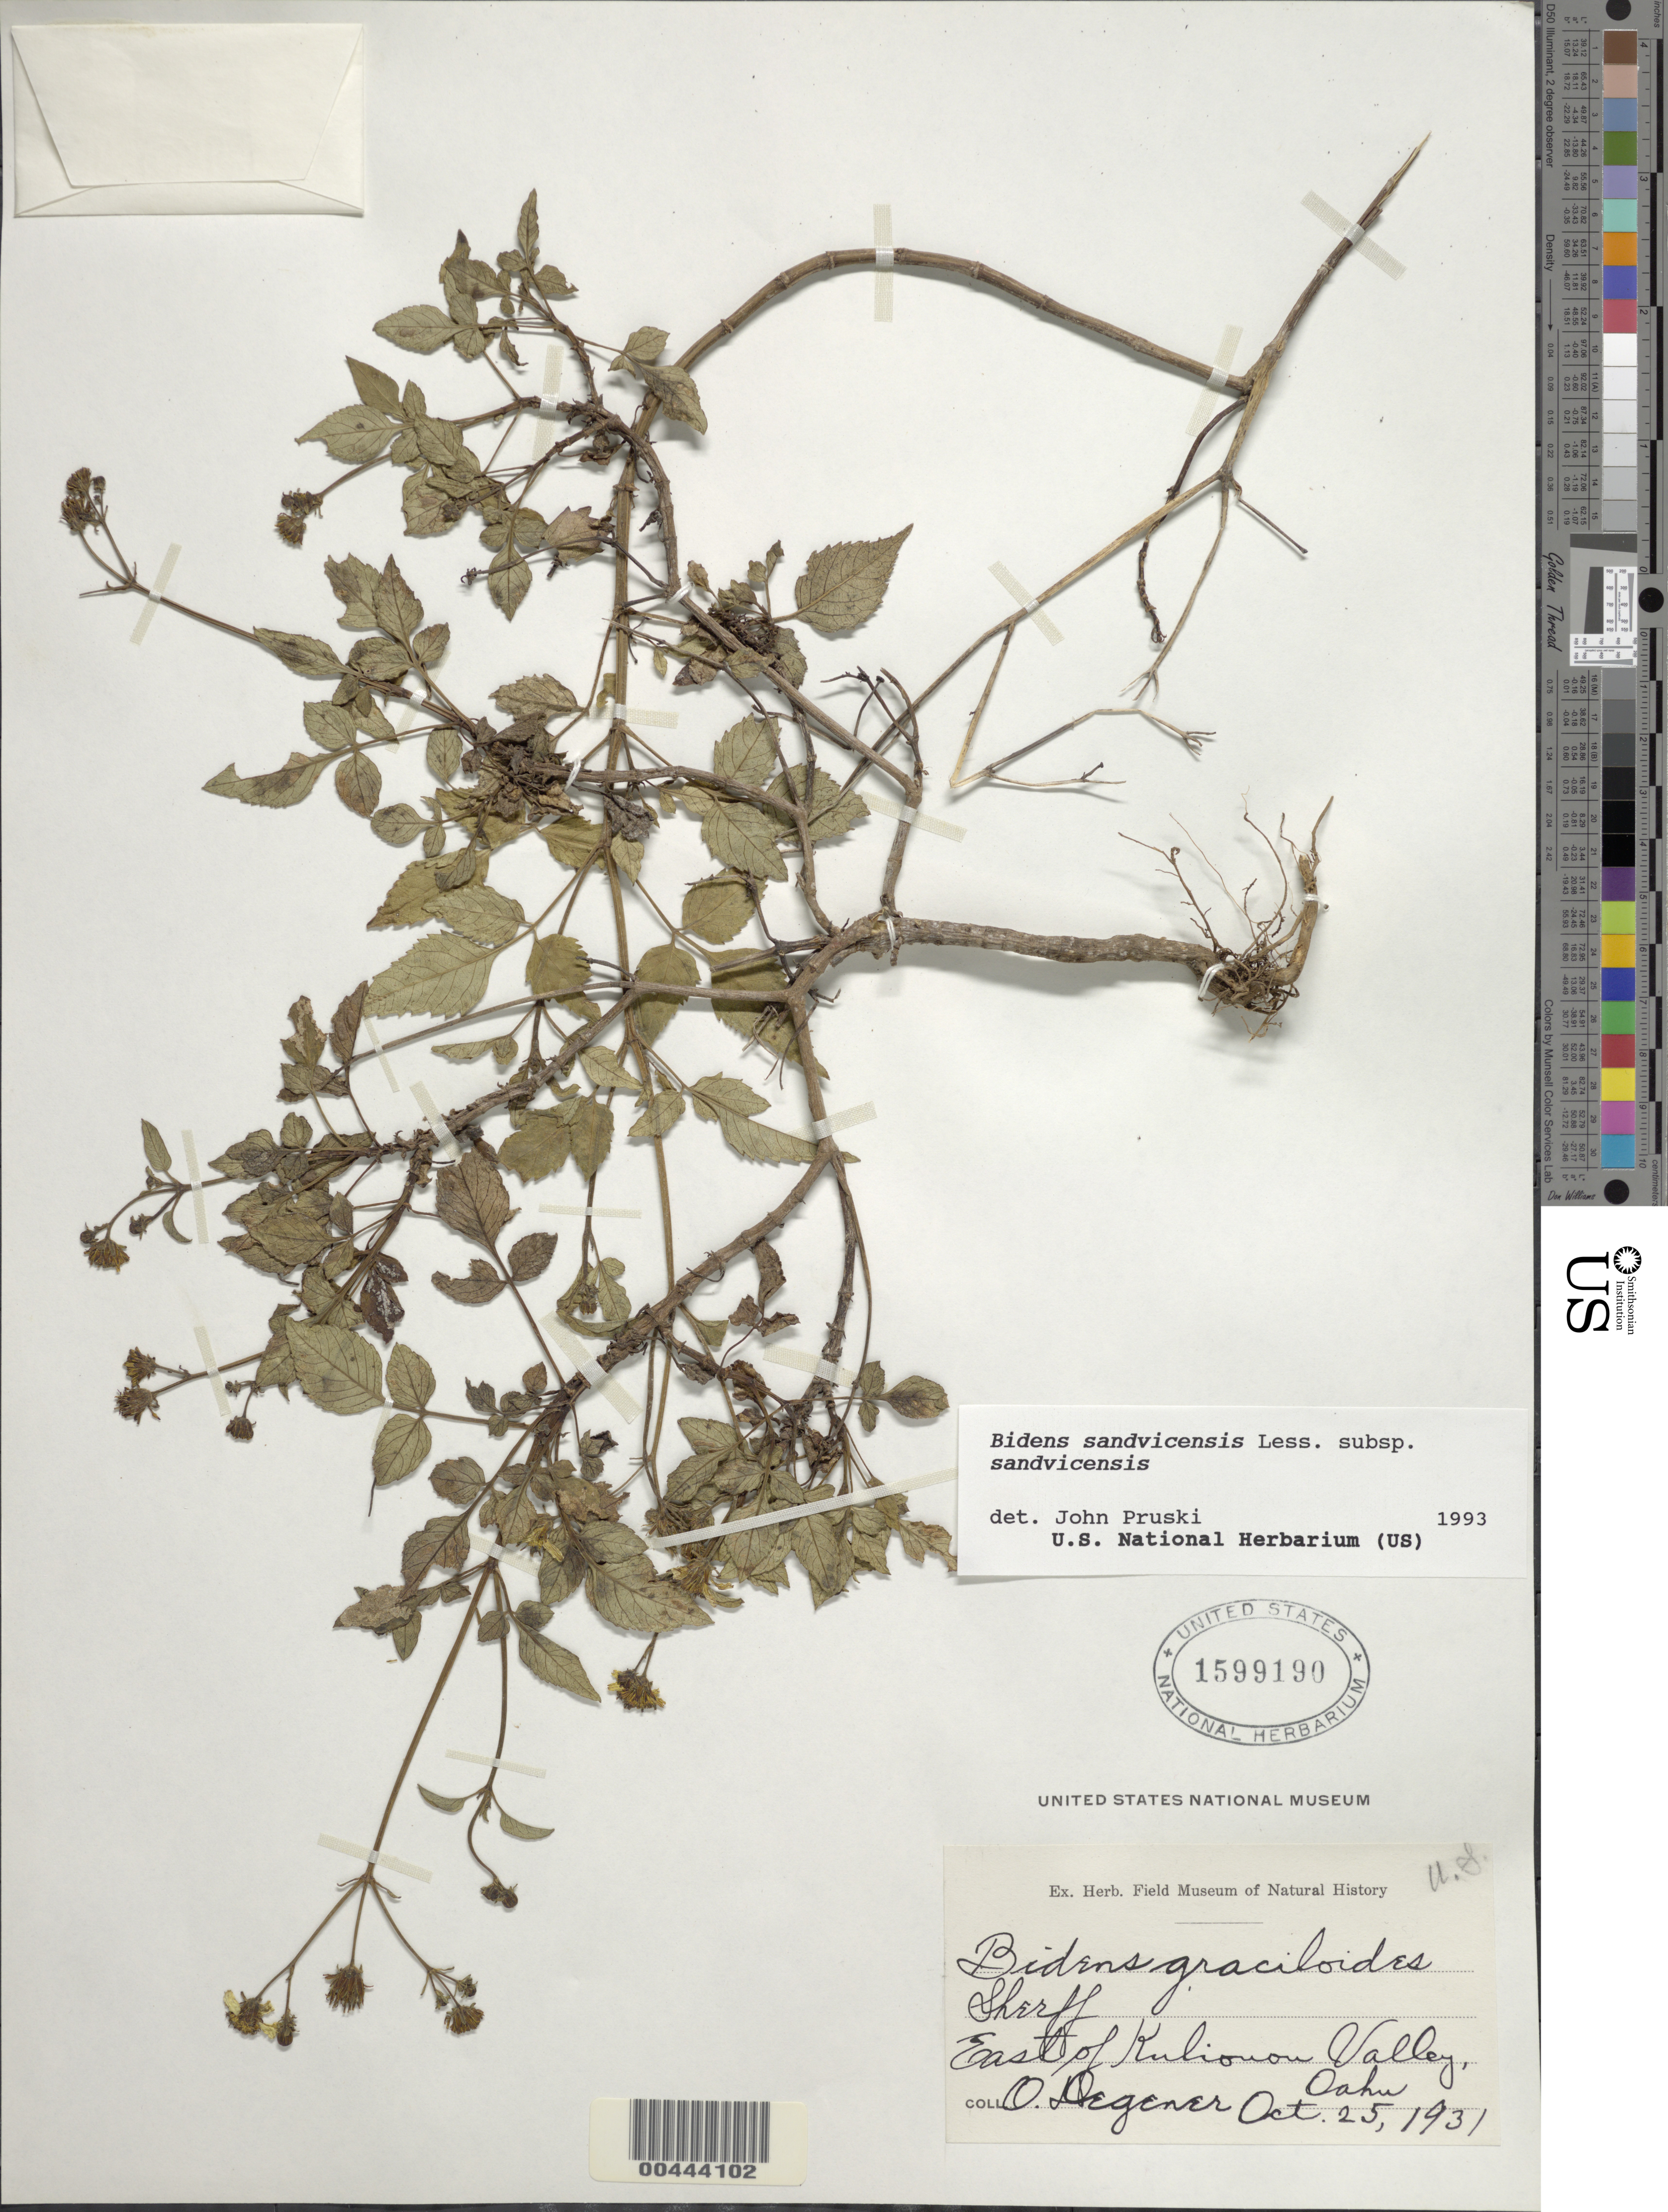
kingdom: Plantae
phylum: Tracheophyta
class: Magnoliopsida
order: Asterales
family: Asteraceae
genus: Bidens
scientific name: Bidens sandvicensis subsp. sandvicensis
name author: Less.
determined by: Pruski, J. F.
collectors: O. Degener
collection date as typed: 25 Oct 1931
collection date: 1931-10-25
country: United States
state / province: Hawaii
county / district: Honolulu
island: Oahu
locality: East of Kuliouou Valley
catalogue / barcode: US 1599190